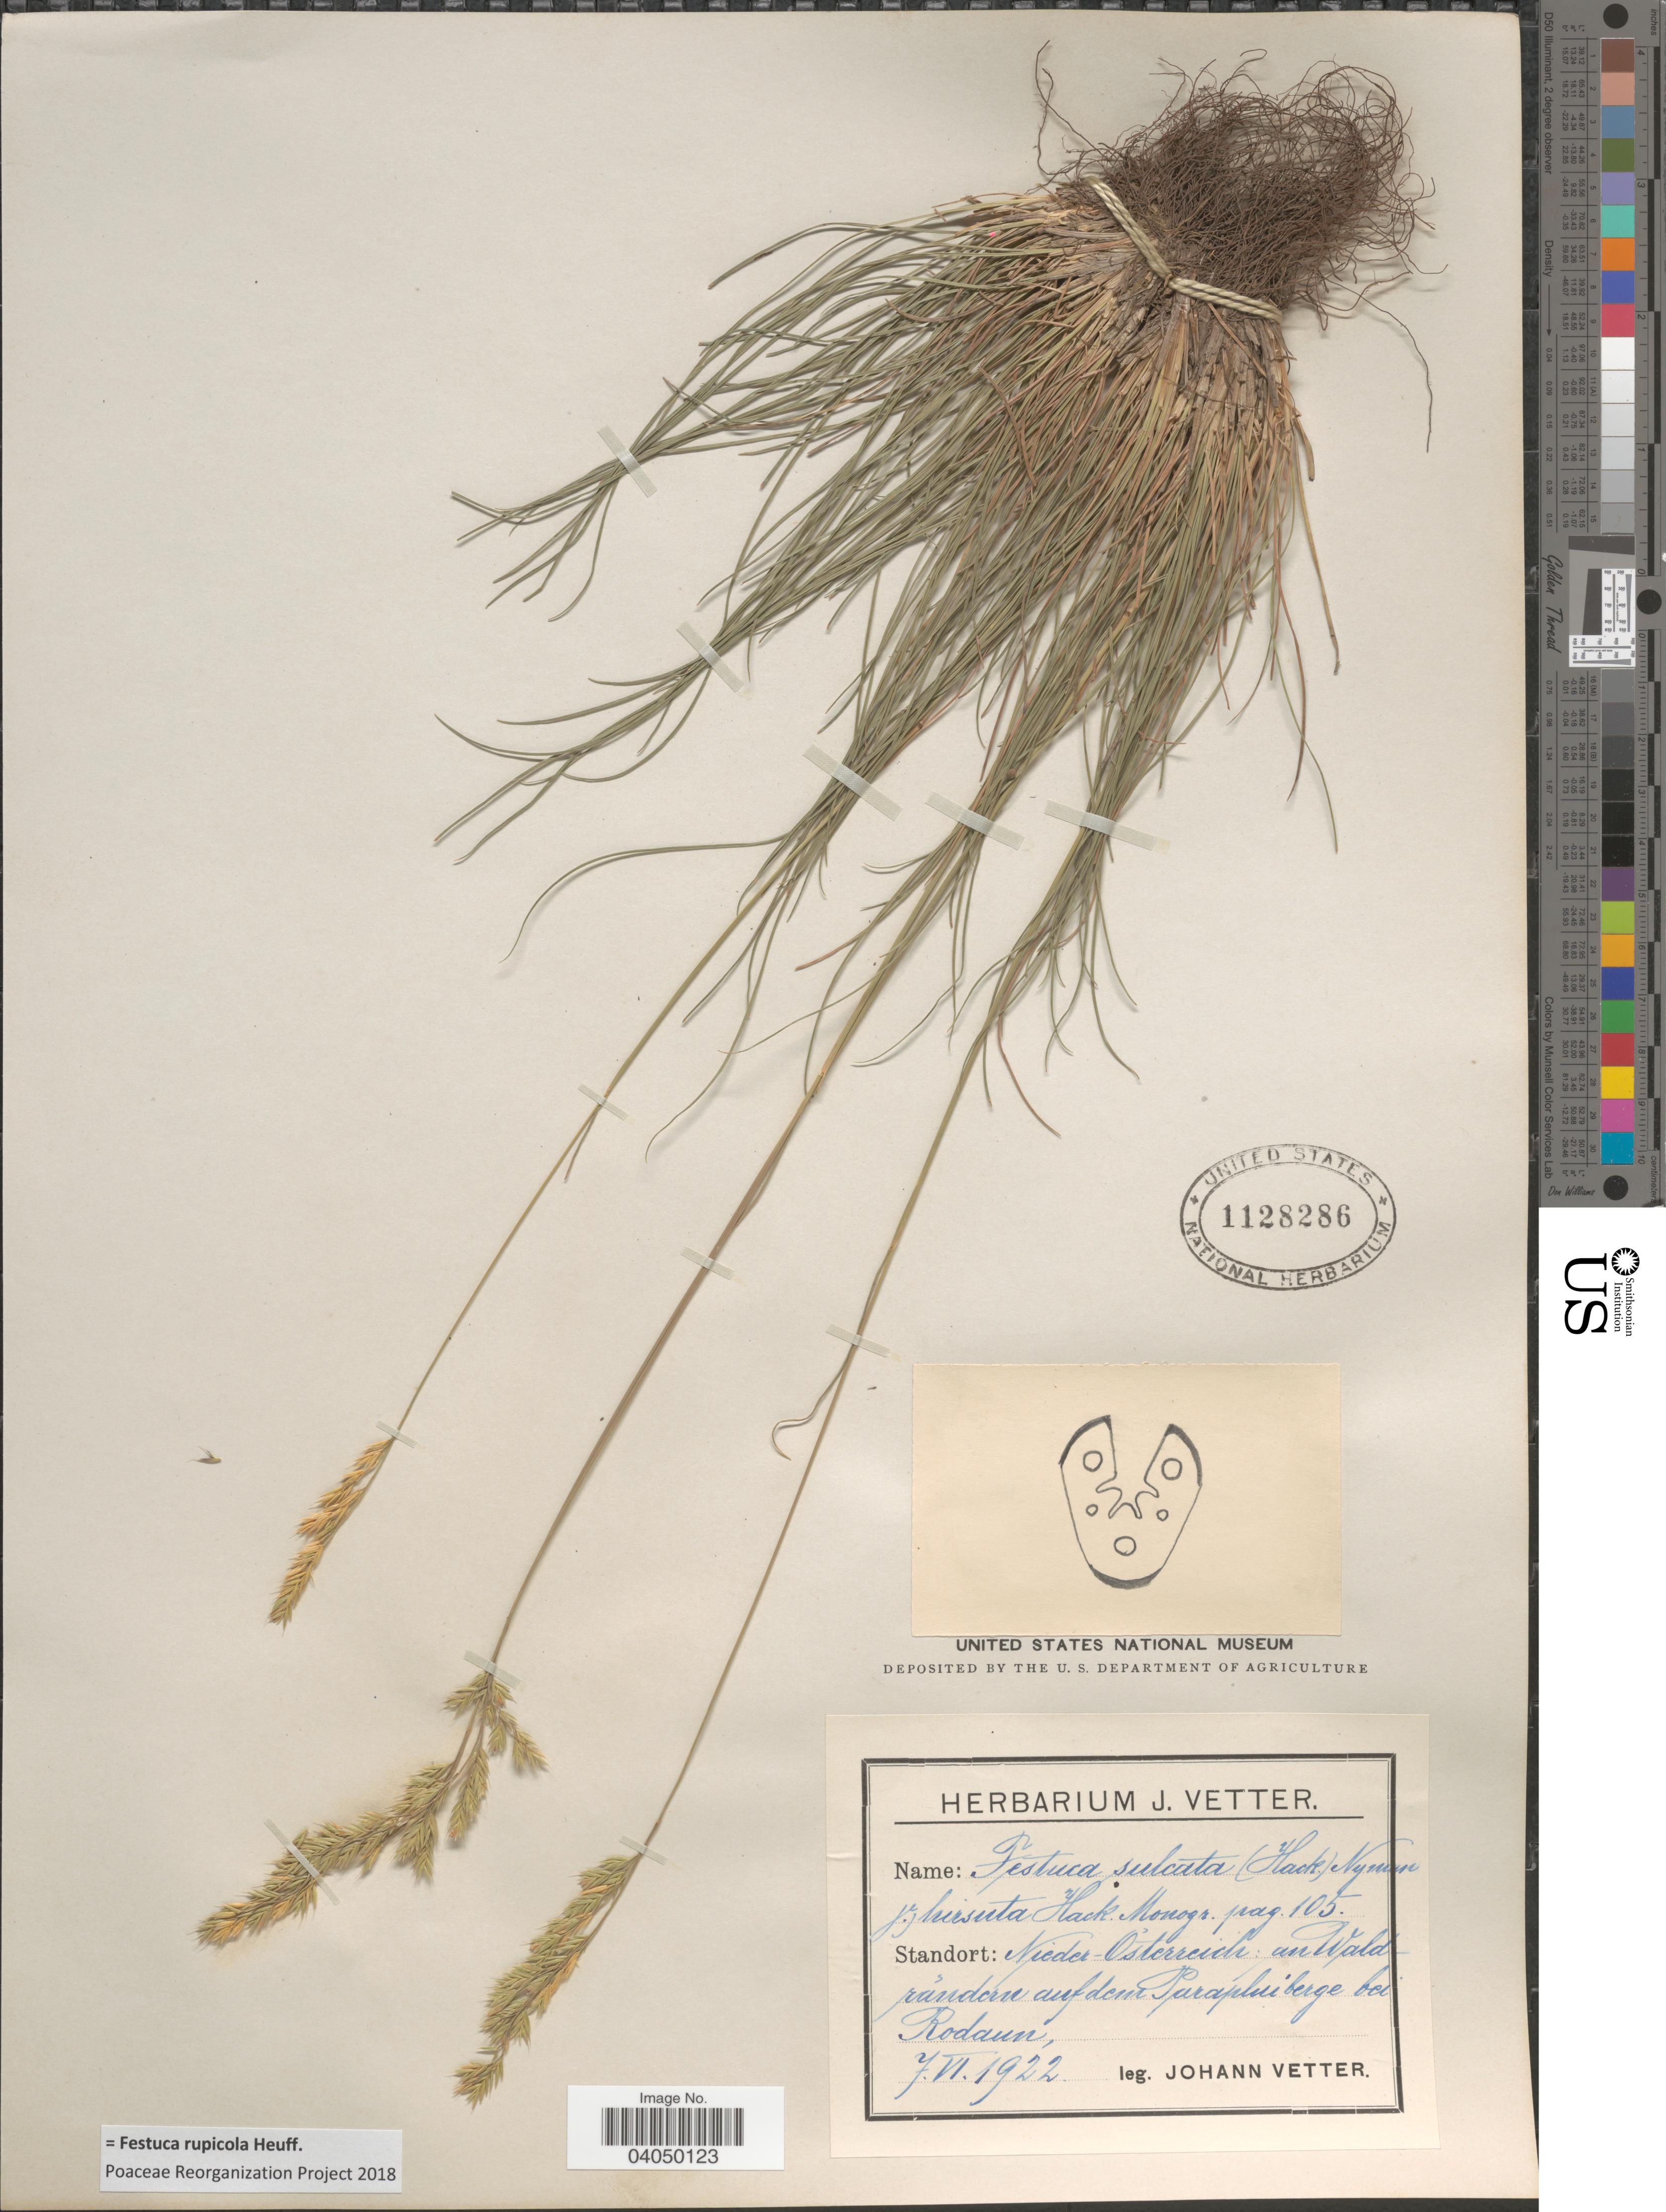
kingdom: Plantae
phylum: Tracheophyta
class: Liliopsida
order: Poales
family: Poaceae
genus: Festuca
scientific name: Festuca rupicola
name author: Heuff.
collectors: J. Vetter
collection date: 1922-06-07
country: Austria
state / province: Niederosterreich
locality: An Waldrändern auf dem Parapluiberge bei Rodaun.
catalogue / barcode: US 1128286